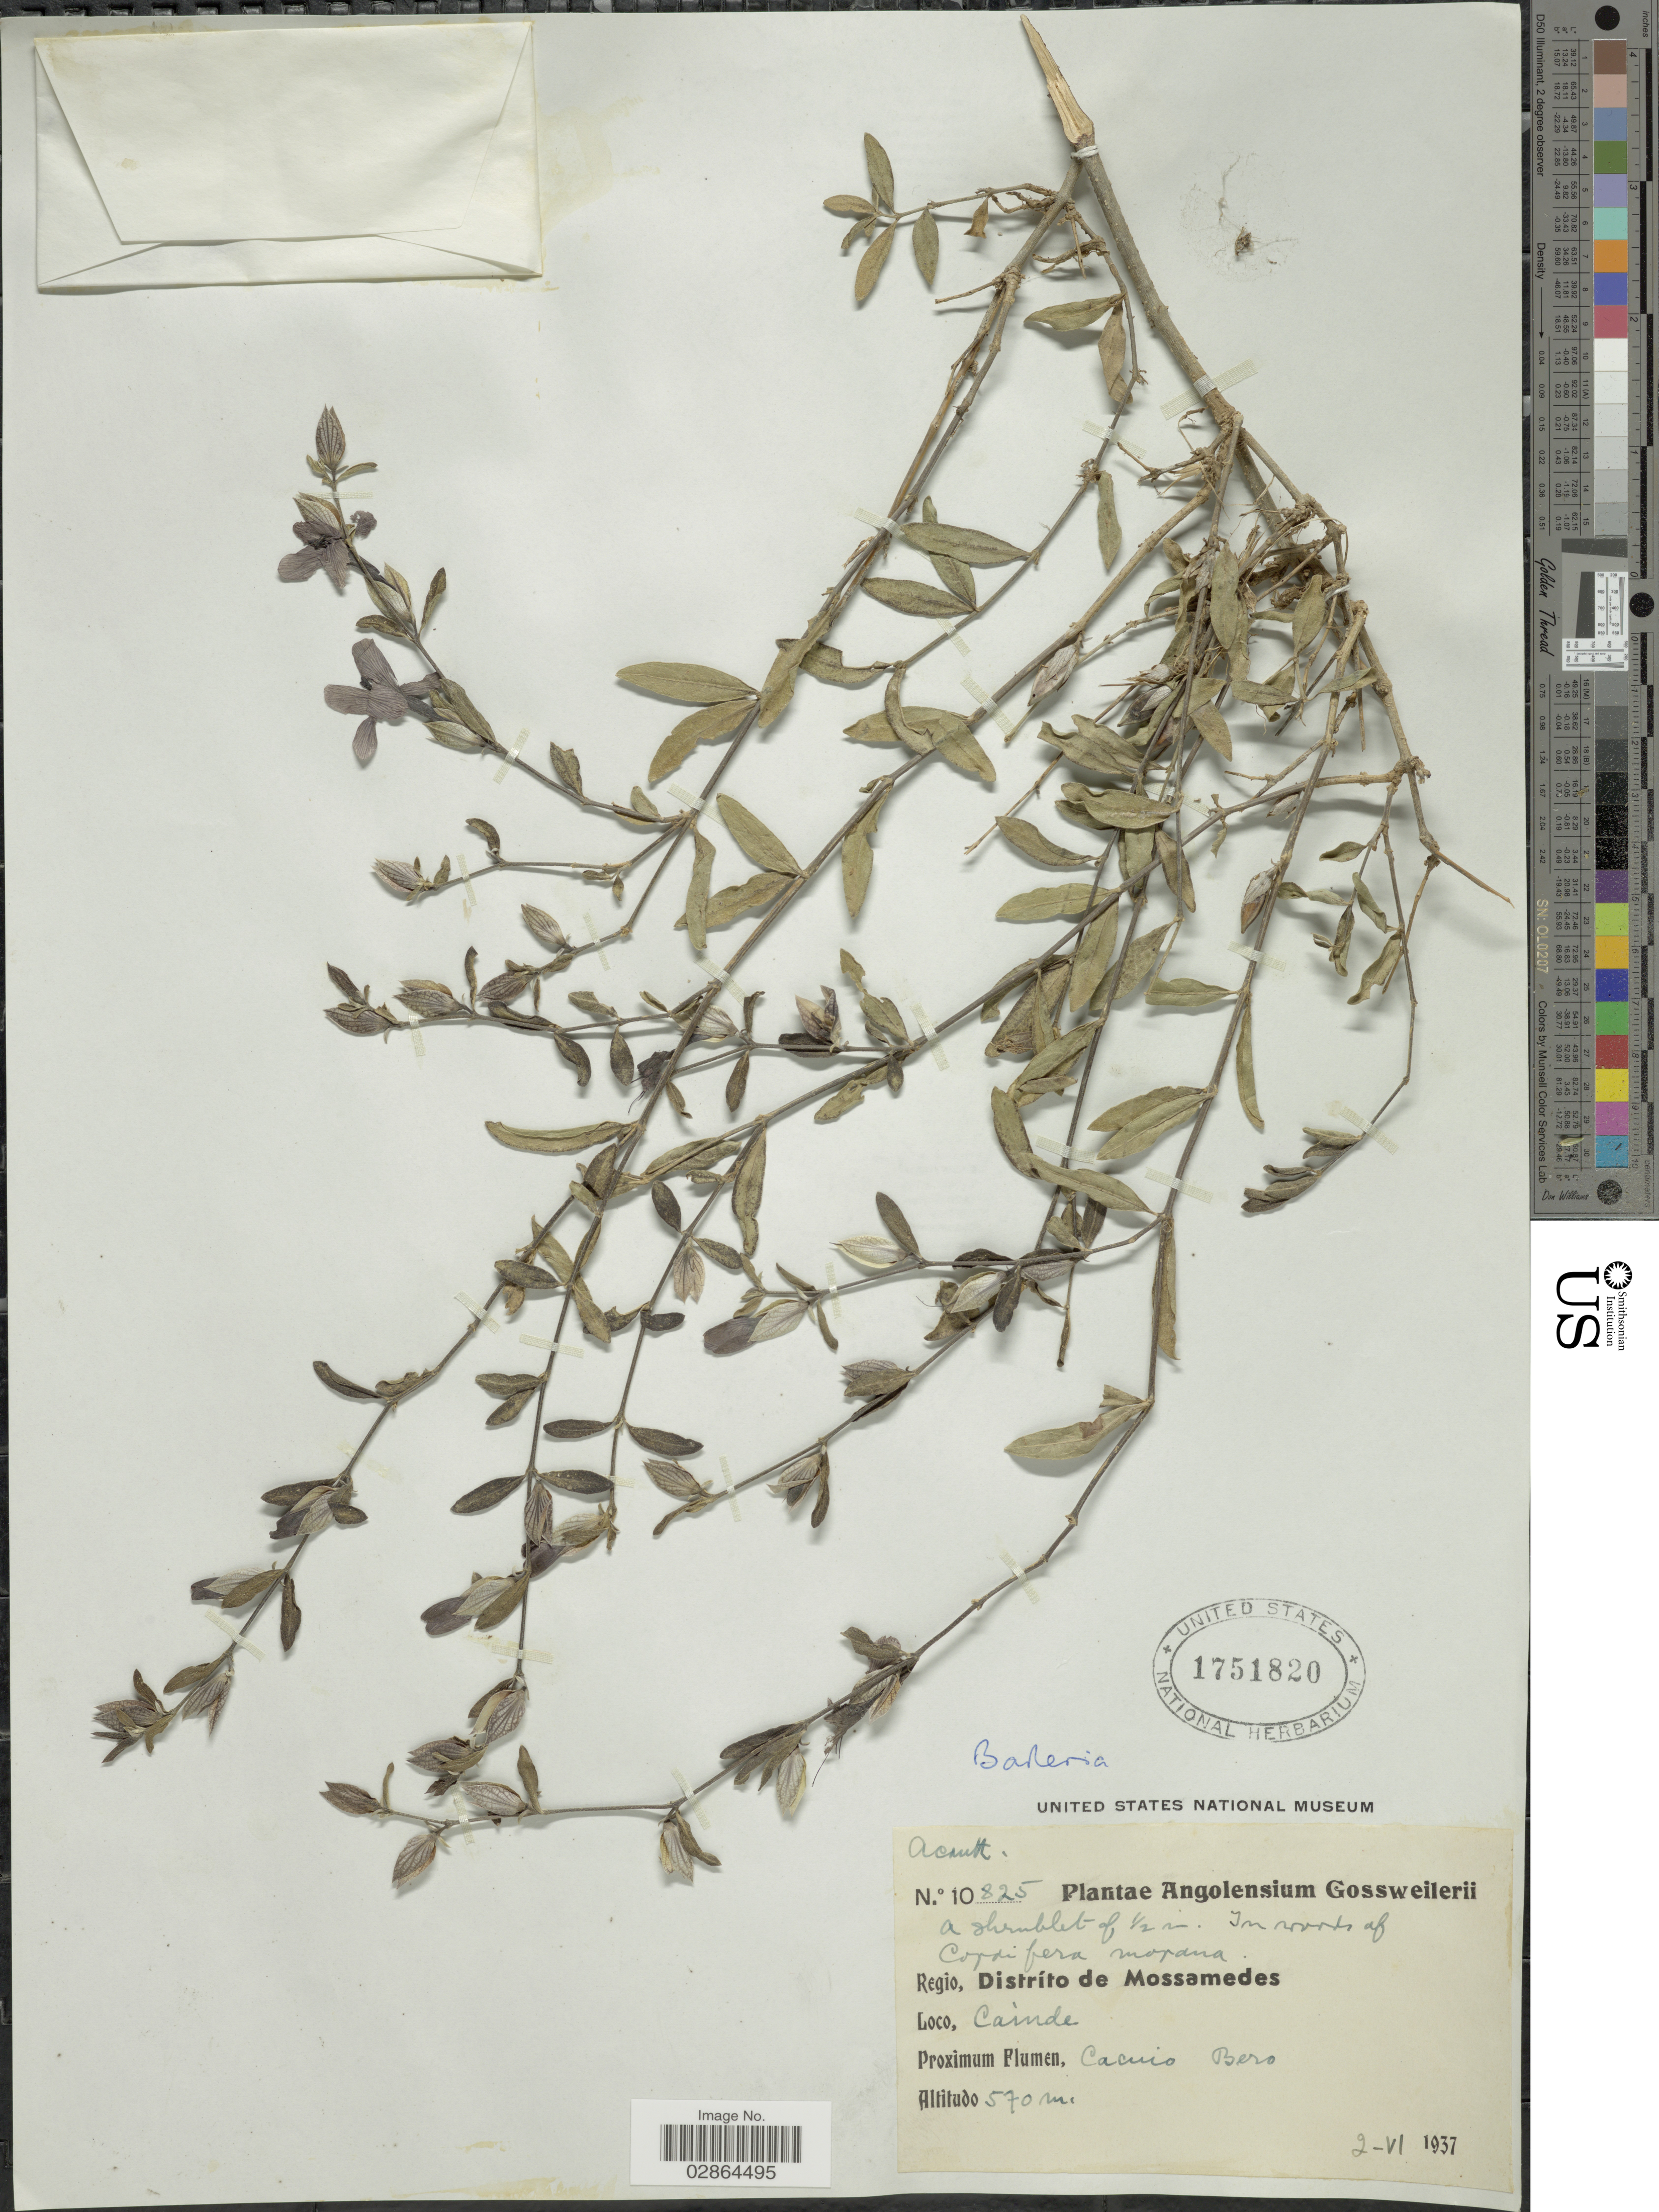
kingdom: Plantae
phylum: Tracheophyta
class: Magnoliopsida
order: Lamiales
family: Acanthaceae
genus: Barleria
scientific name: Barleria sp.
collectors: -. Gossweiler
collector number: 10825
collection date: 1937-06-02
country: Angola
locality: Regio, Distríto de Mossamedes. Cainde. Proximum Flumen, Cacuio Bero.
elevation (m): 570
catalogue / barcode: US 1751820